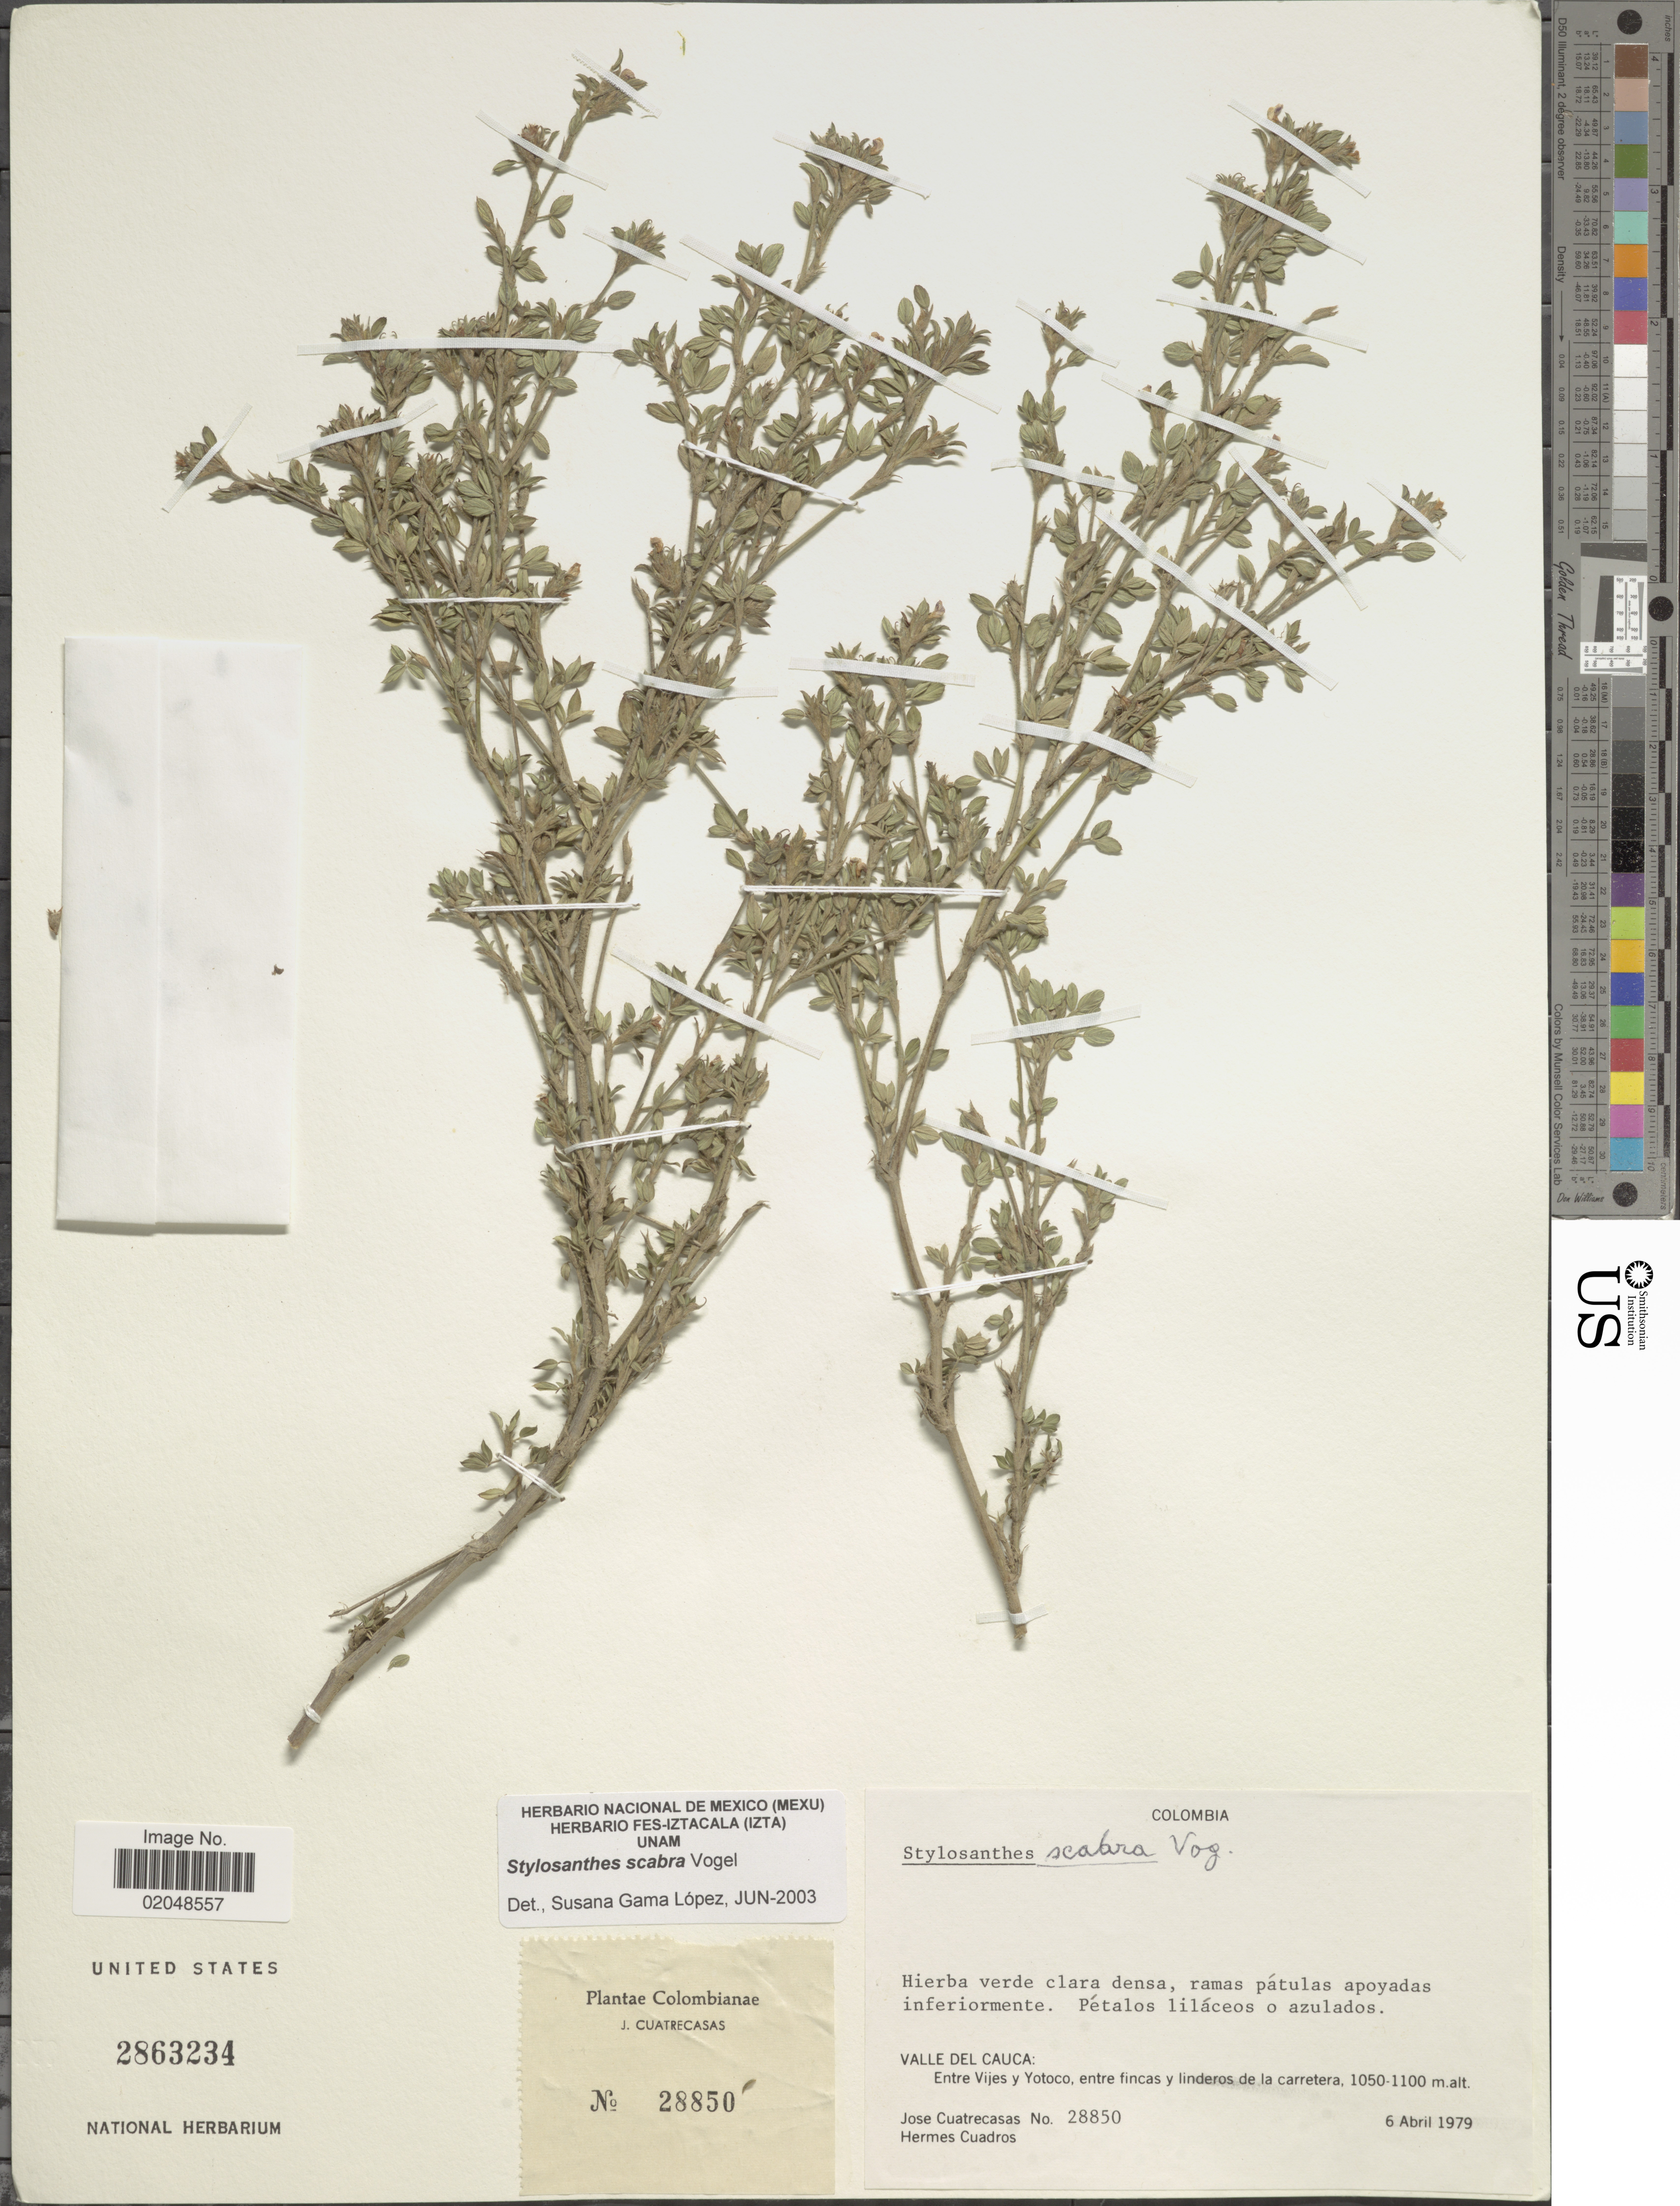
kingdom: Plantae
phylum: Tracheophyta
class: Magnoliopsida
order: Fabales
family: Fabaceae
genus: Stylosanthes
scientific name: Stylosanthes scabra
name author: Vogel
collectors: J. Cuatrecasas & H. Cuadros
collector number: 28850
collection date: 1979-04-06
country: Colombia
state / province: Valle del Cauca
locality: Entre Vijes y Yotoco, entre fincas y linderos de la carretera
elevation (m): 1050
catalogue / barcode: US 2863234